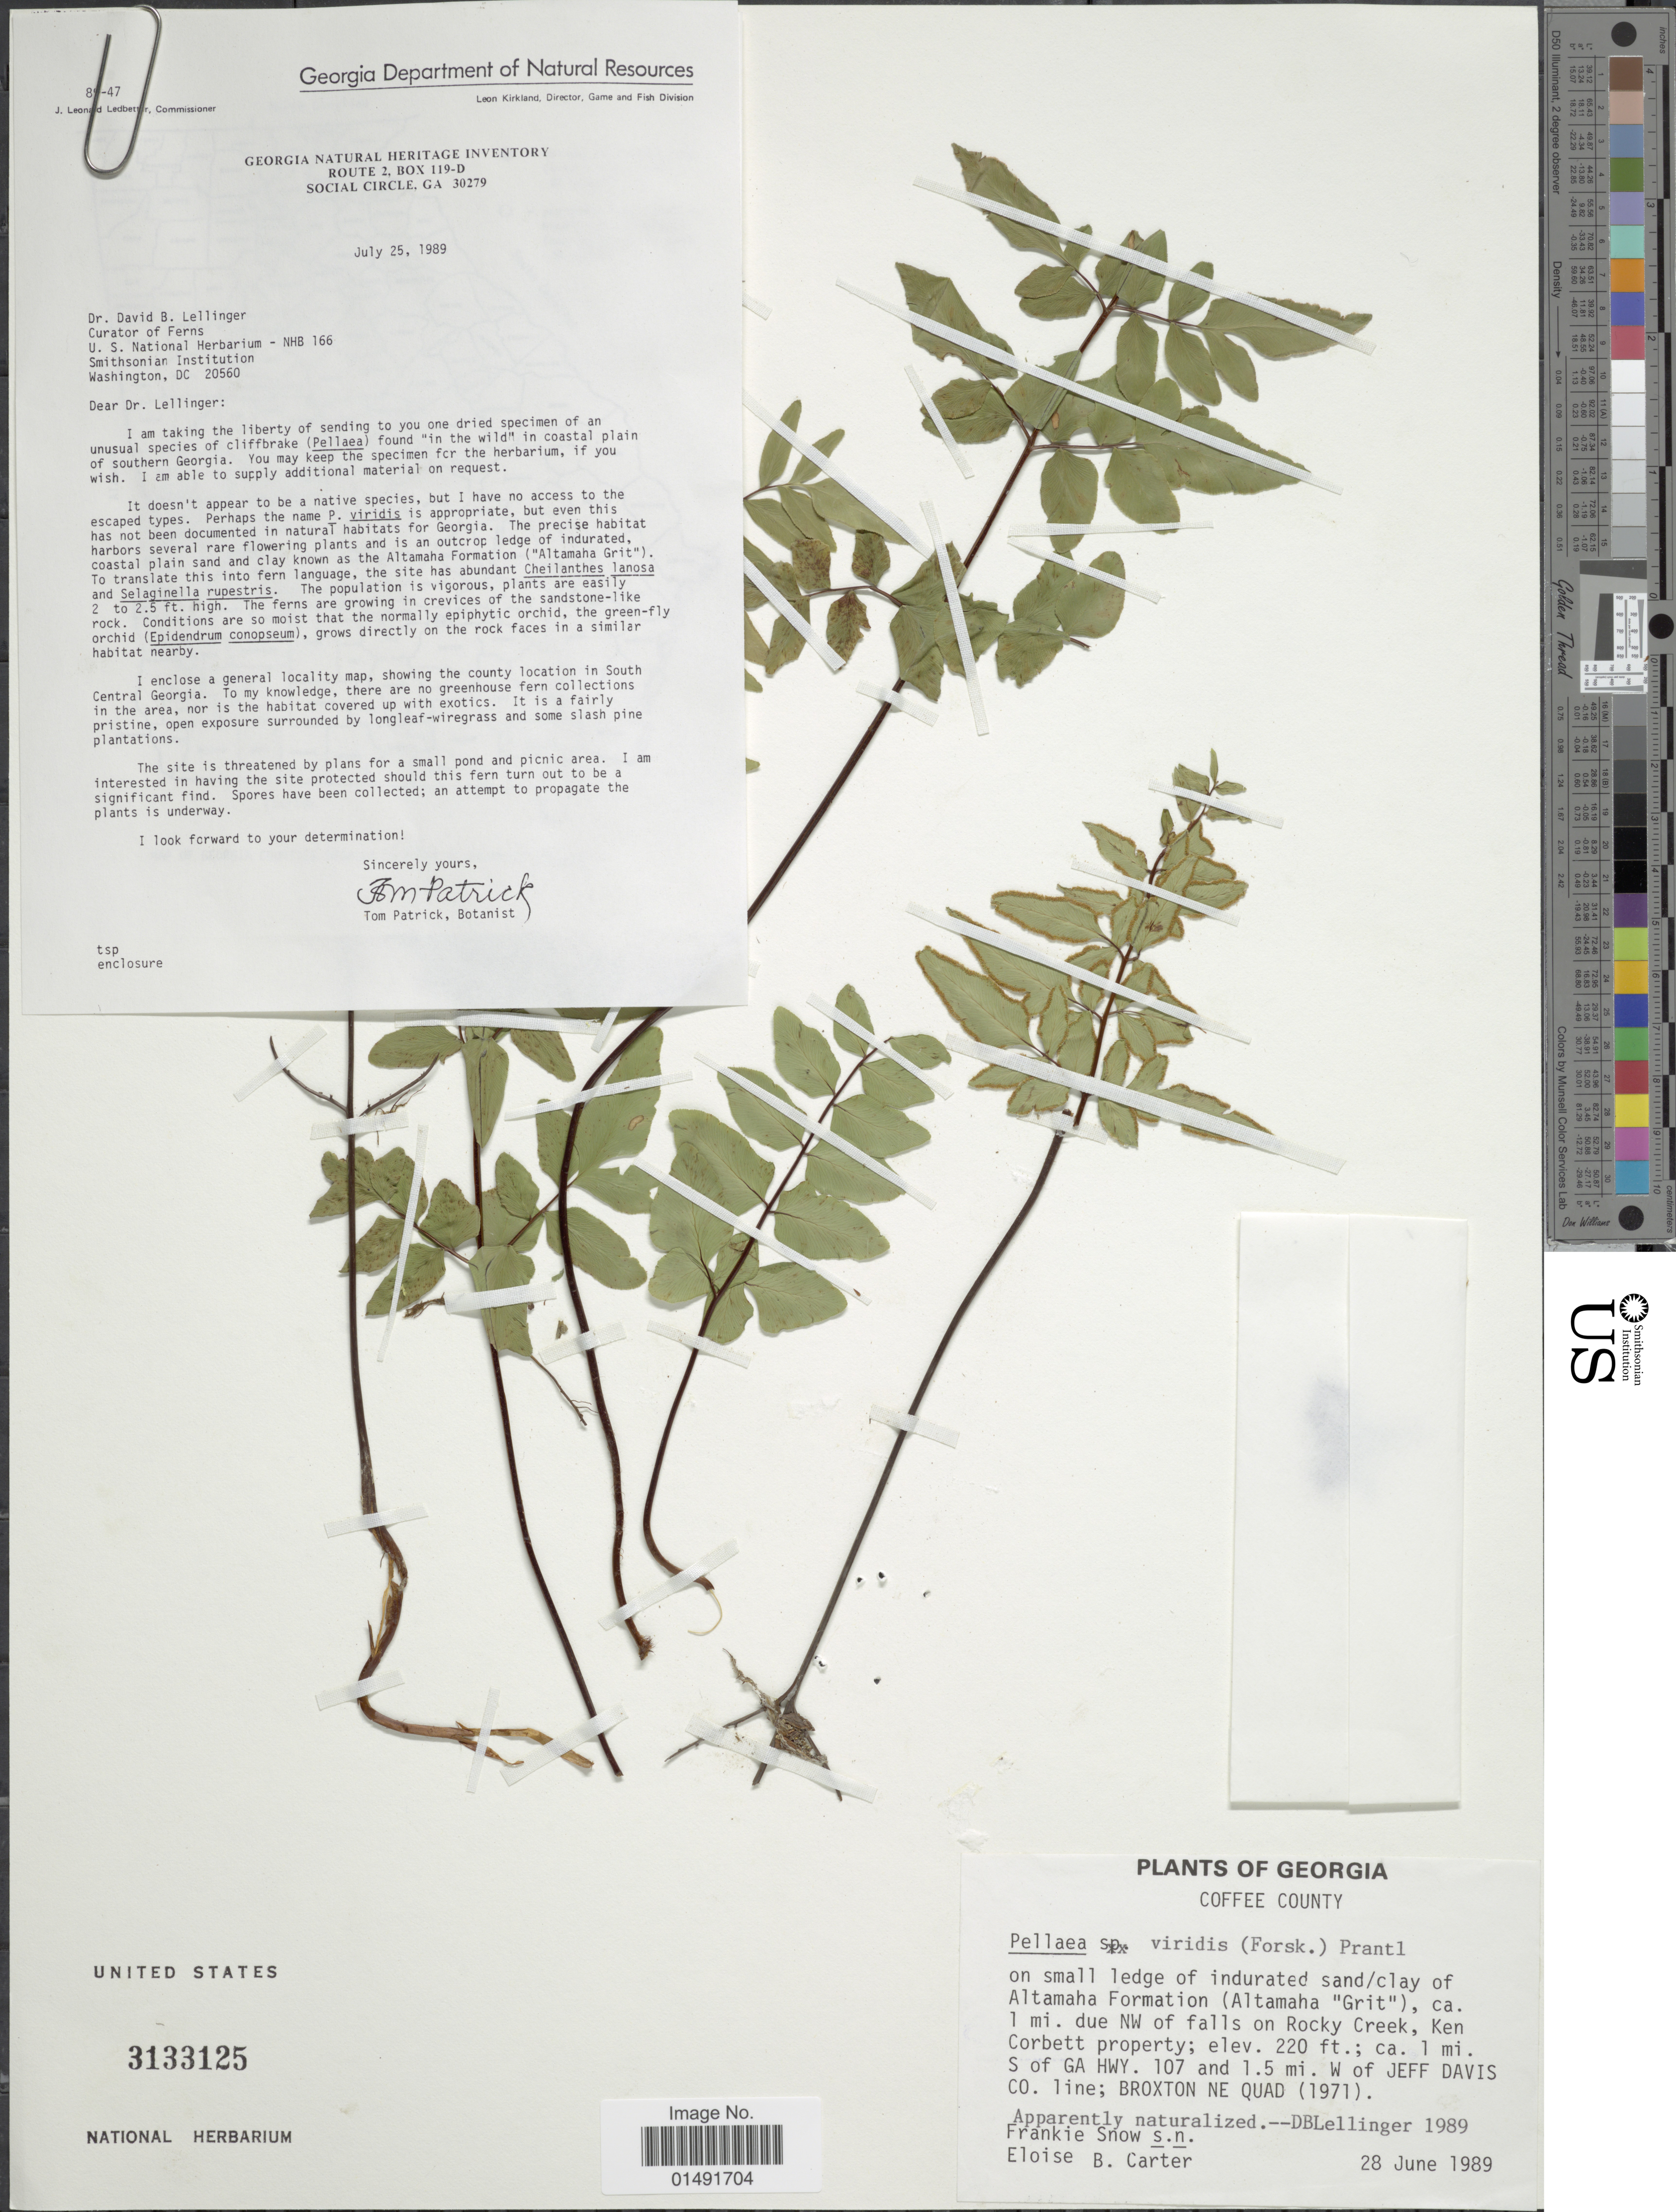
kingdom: Plantae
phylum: Tracheophyta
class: Polypodiopsida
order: Polypodiales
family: Pteridaceae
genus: Pellaea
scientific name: Pellaea viridis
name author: (Forssk.) Prantl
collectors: F. Snow & E. Carter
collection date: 1989-06-28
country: United States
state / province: Georgia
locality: Coffe County, on small ledge of indurated sand/clay of Altamaha Formation (Altamaha 'Grit'), ca 1 mi. due NW of falls on Rocky Creekm Ken Corbett property; ca. 1 mi. S. of Ga HWy 107 and 1.5 mi W of Jeff Davis Co. line; Broxton NE Quad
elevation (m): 67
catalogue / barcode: US 3133125